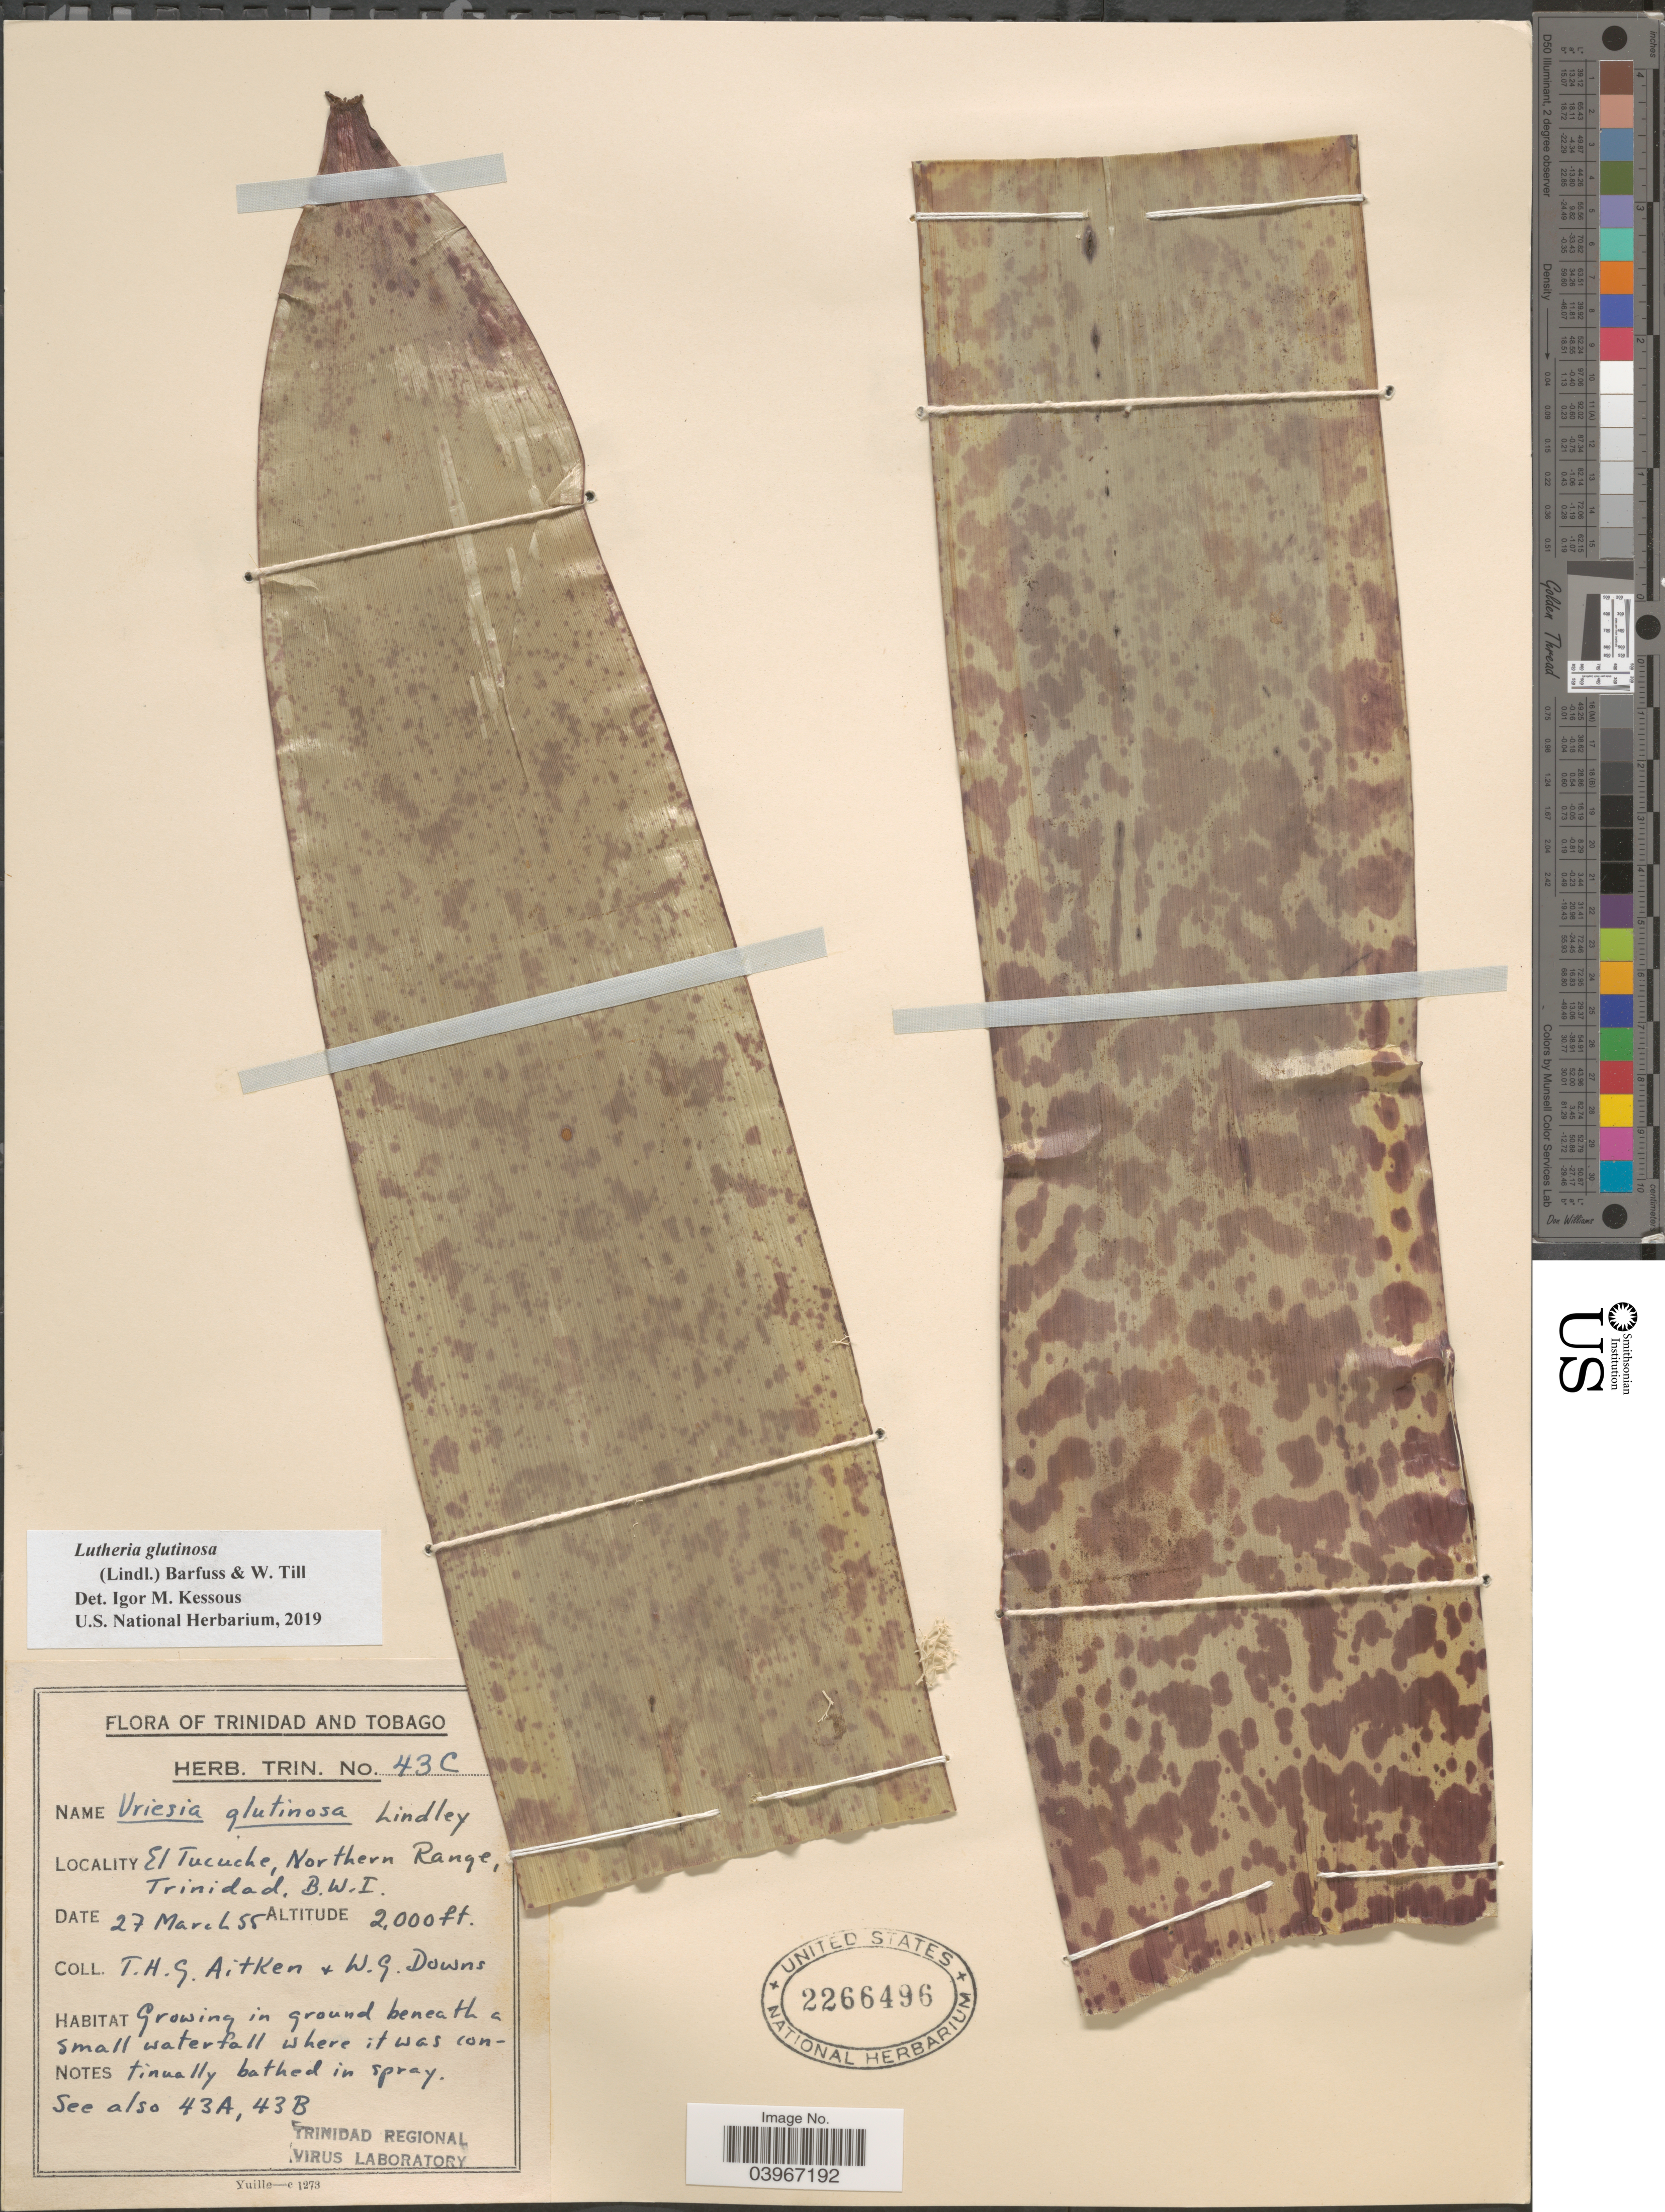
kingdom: Plantae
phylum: Tracheophyta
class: Liliopsida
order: Poales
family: Bromeliaceae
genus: Lutheria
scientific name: Lutheria glutinosa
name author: (Lindl.) Barfuss & W. Till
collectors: T. Aitken & W. G. Downs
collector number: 43C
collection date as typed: Transcribed d/m/y: 27/3/55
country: Trinidad and Tobago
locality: El Tucuche, Northern Range, Trinidad, B.W.I.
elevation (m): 610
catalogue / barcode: US 2266496